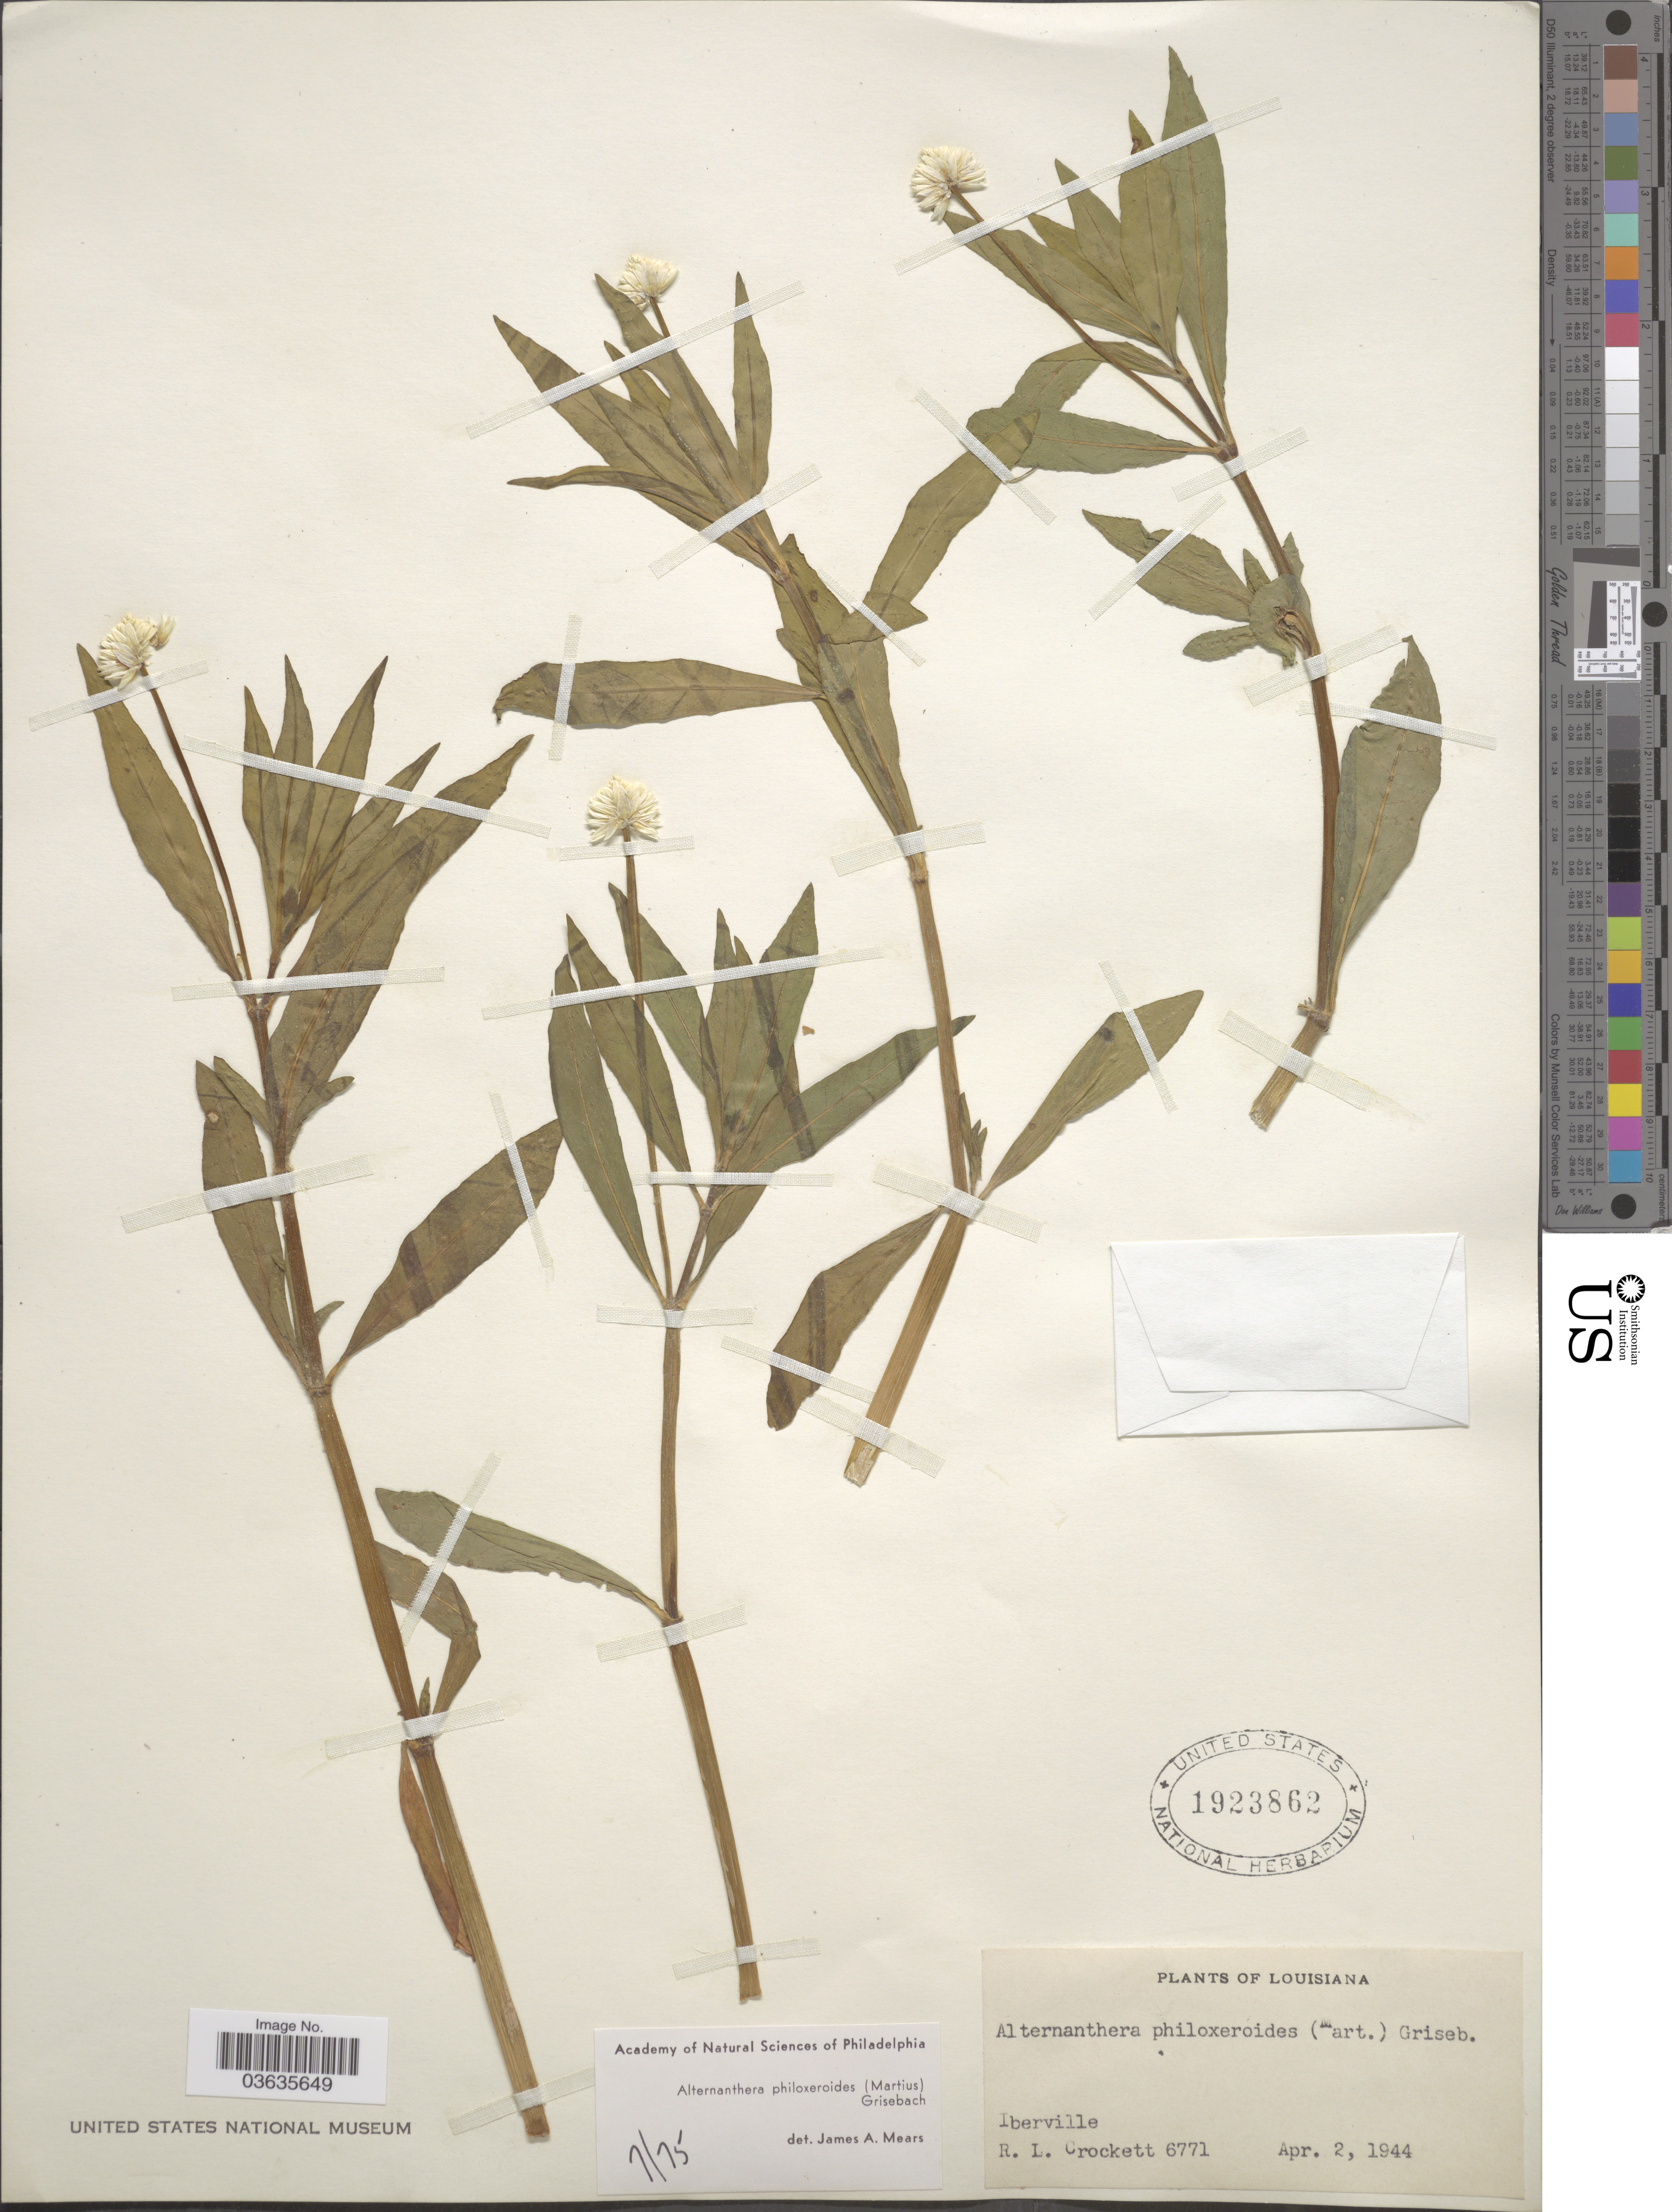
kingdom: Plantae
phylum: Tracheophyta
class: Magnoliopsida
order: Caryophyllales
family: Amaranthaceae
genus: Alternanthera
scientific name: Alternanthera philoxeroides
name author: (Mart.) Griseb.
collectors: R. Crockett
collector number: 6771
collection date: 1944-04-02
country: United States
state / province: Louisiana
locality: Iberville.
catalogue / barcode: US 1923862